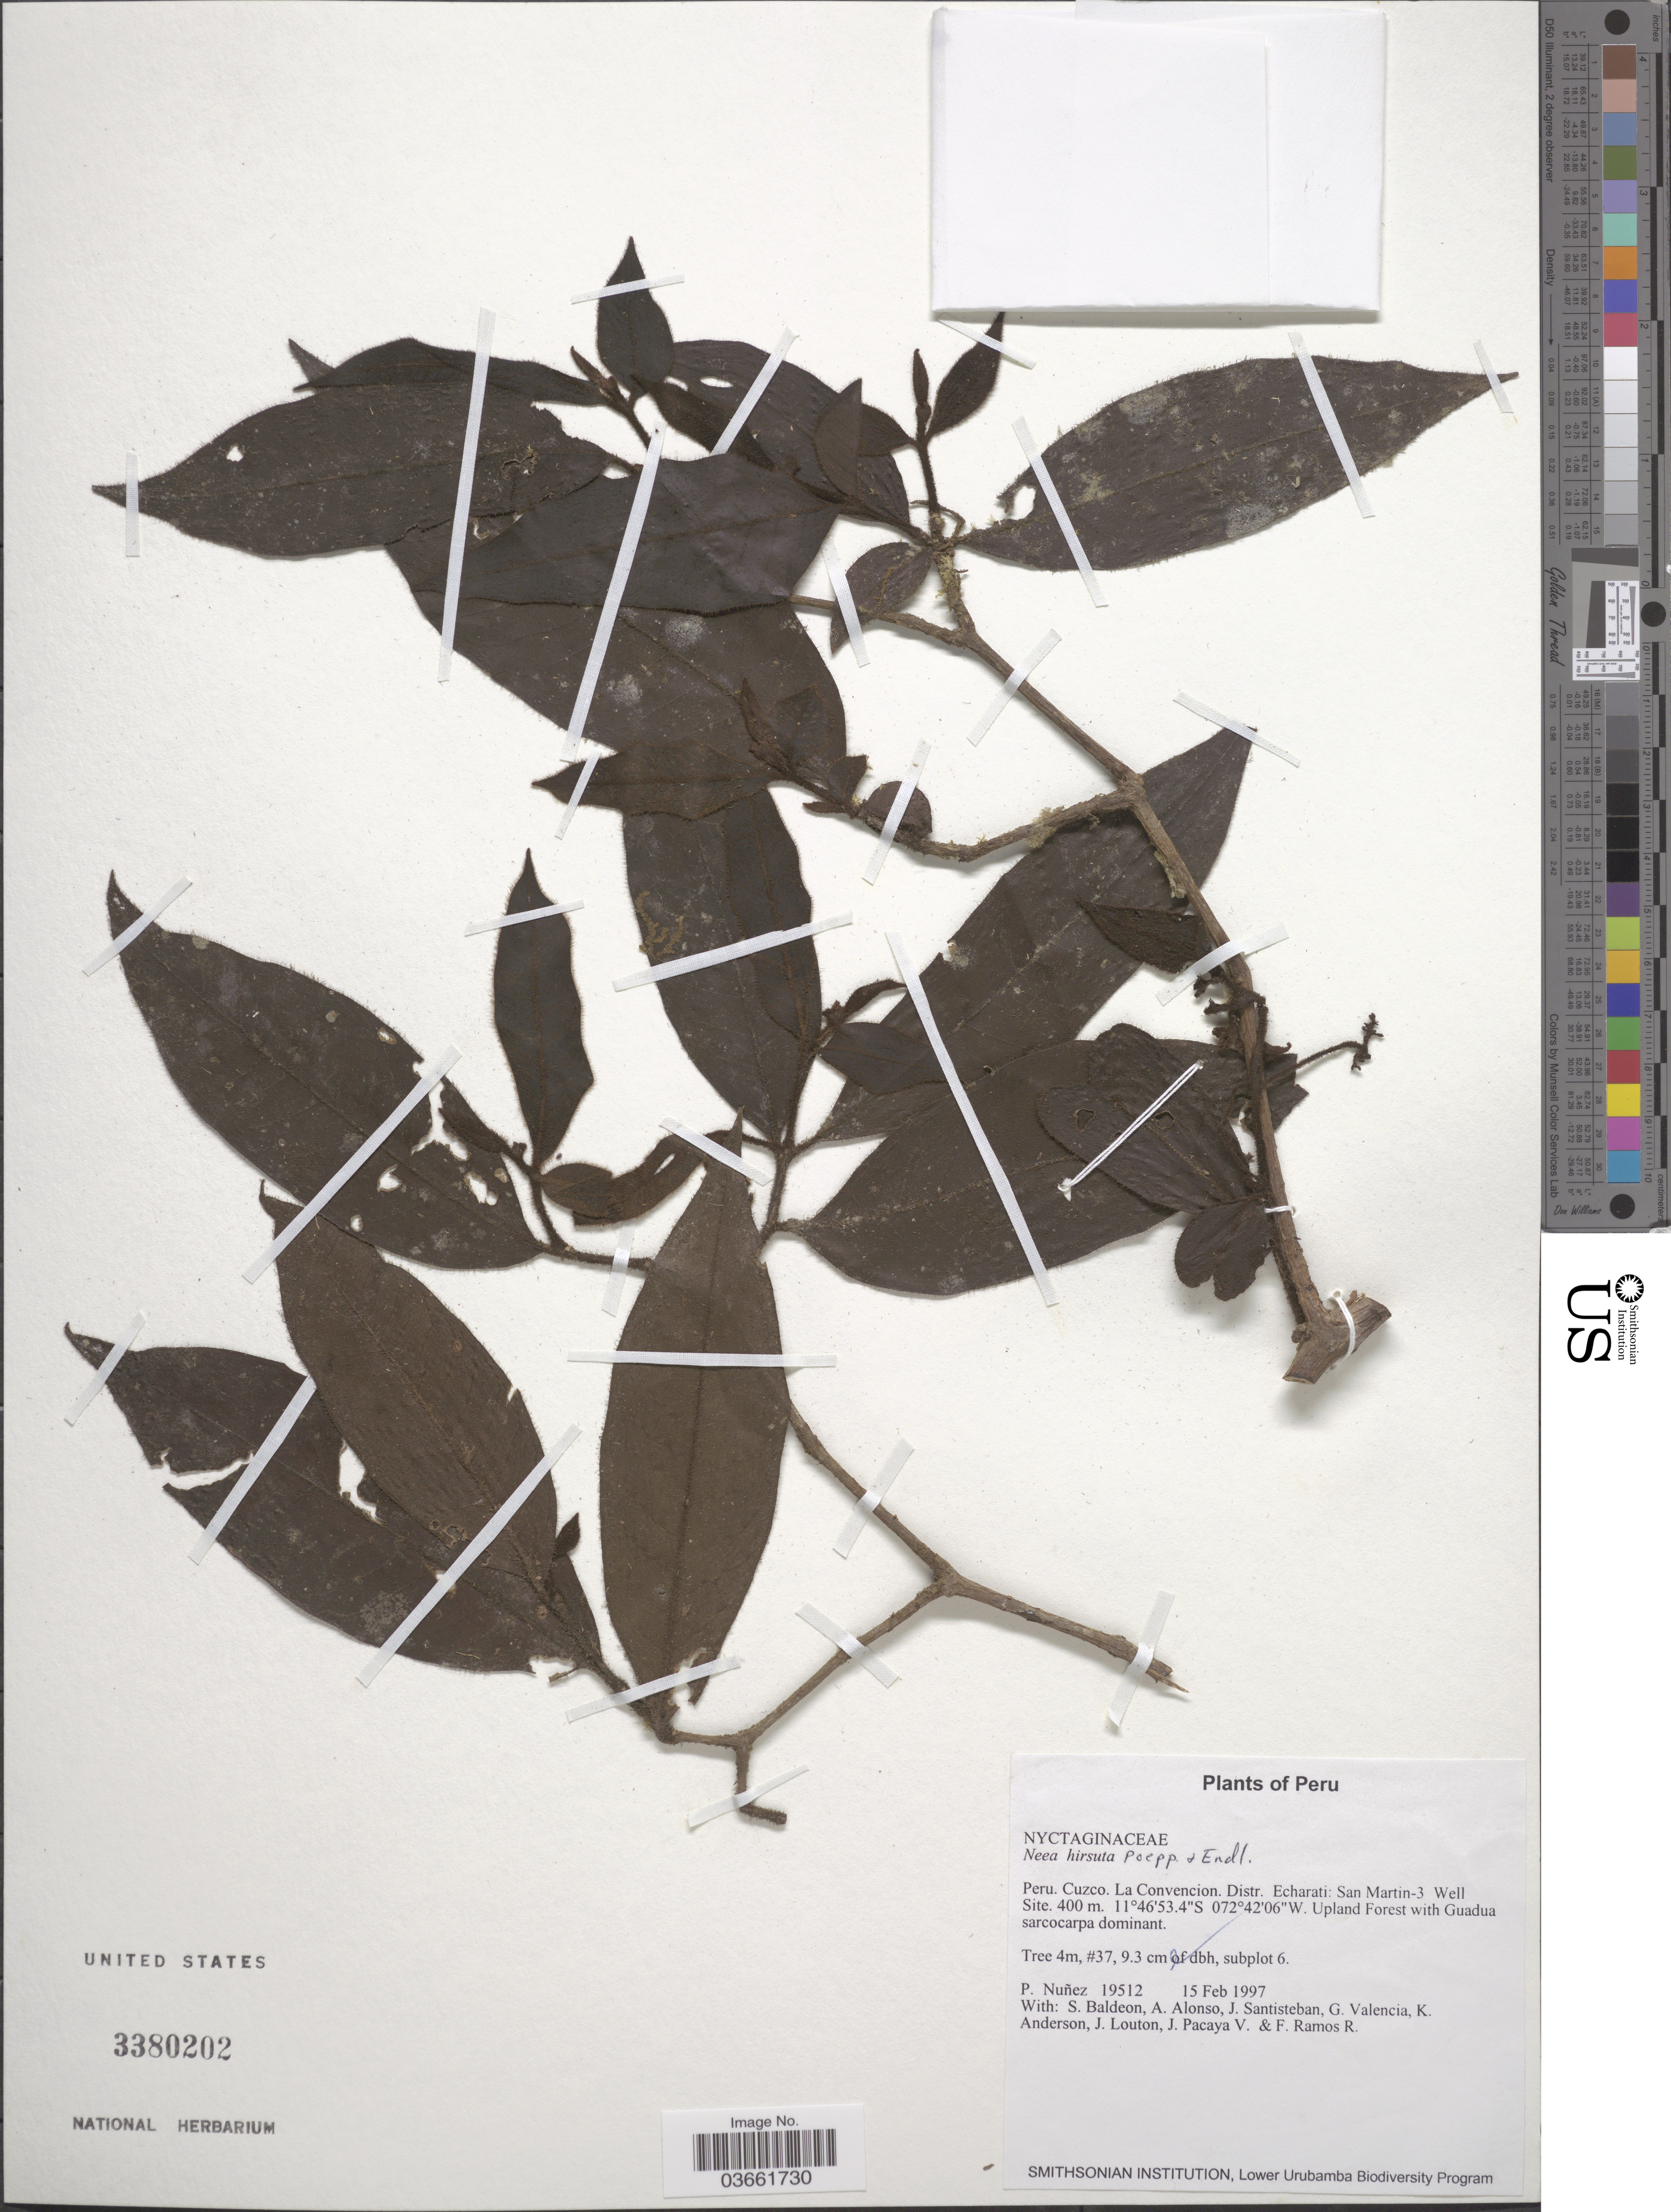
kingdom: Plantae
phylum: Tracheophyta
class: Magnoliopsida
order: Caryophyllales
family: Nyctaginaceae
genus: Neea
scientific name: Neea hirsuta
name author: Poepp. & Endl.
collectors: P. Nuñez V., S. Baldeon, A. Alonso, J. Santisteban & et al.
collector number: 19512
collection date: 1997-02-15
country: Peru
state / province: Cusco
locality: Dept. Cuzco, Prov. La Convencion, Distr. Echarati: San Martin-3 Well Site.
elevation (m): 400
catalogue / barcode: US 3380202